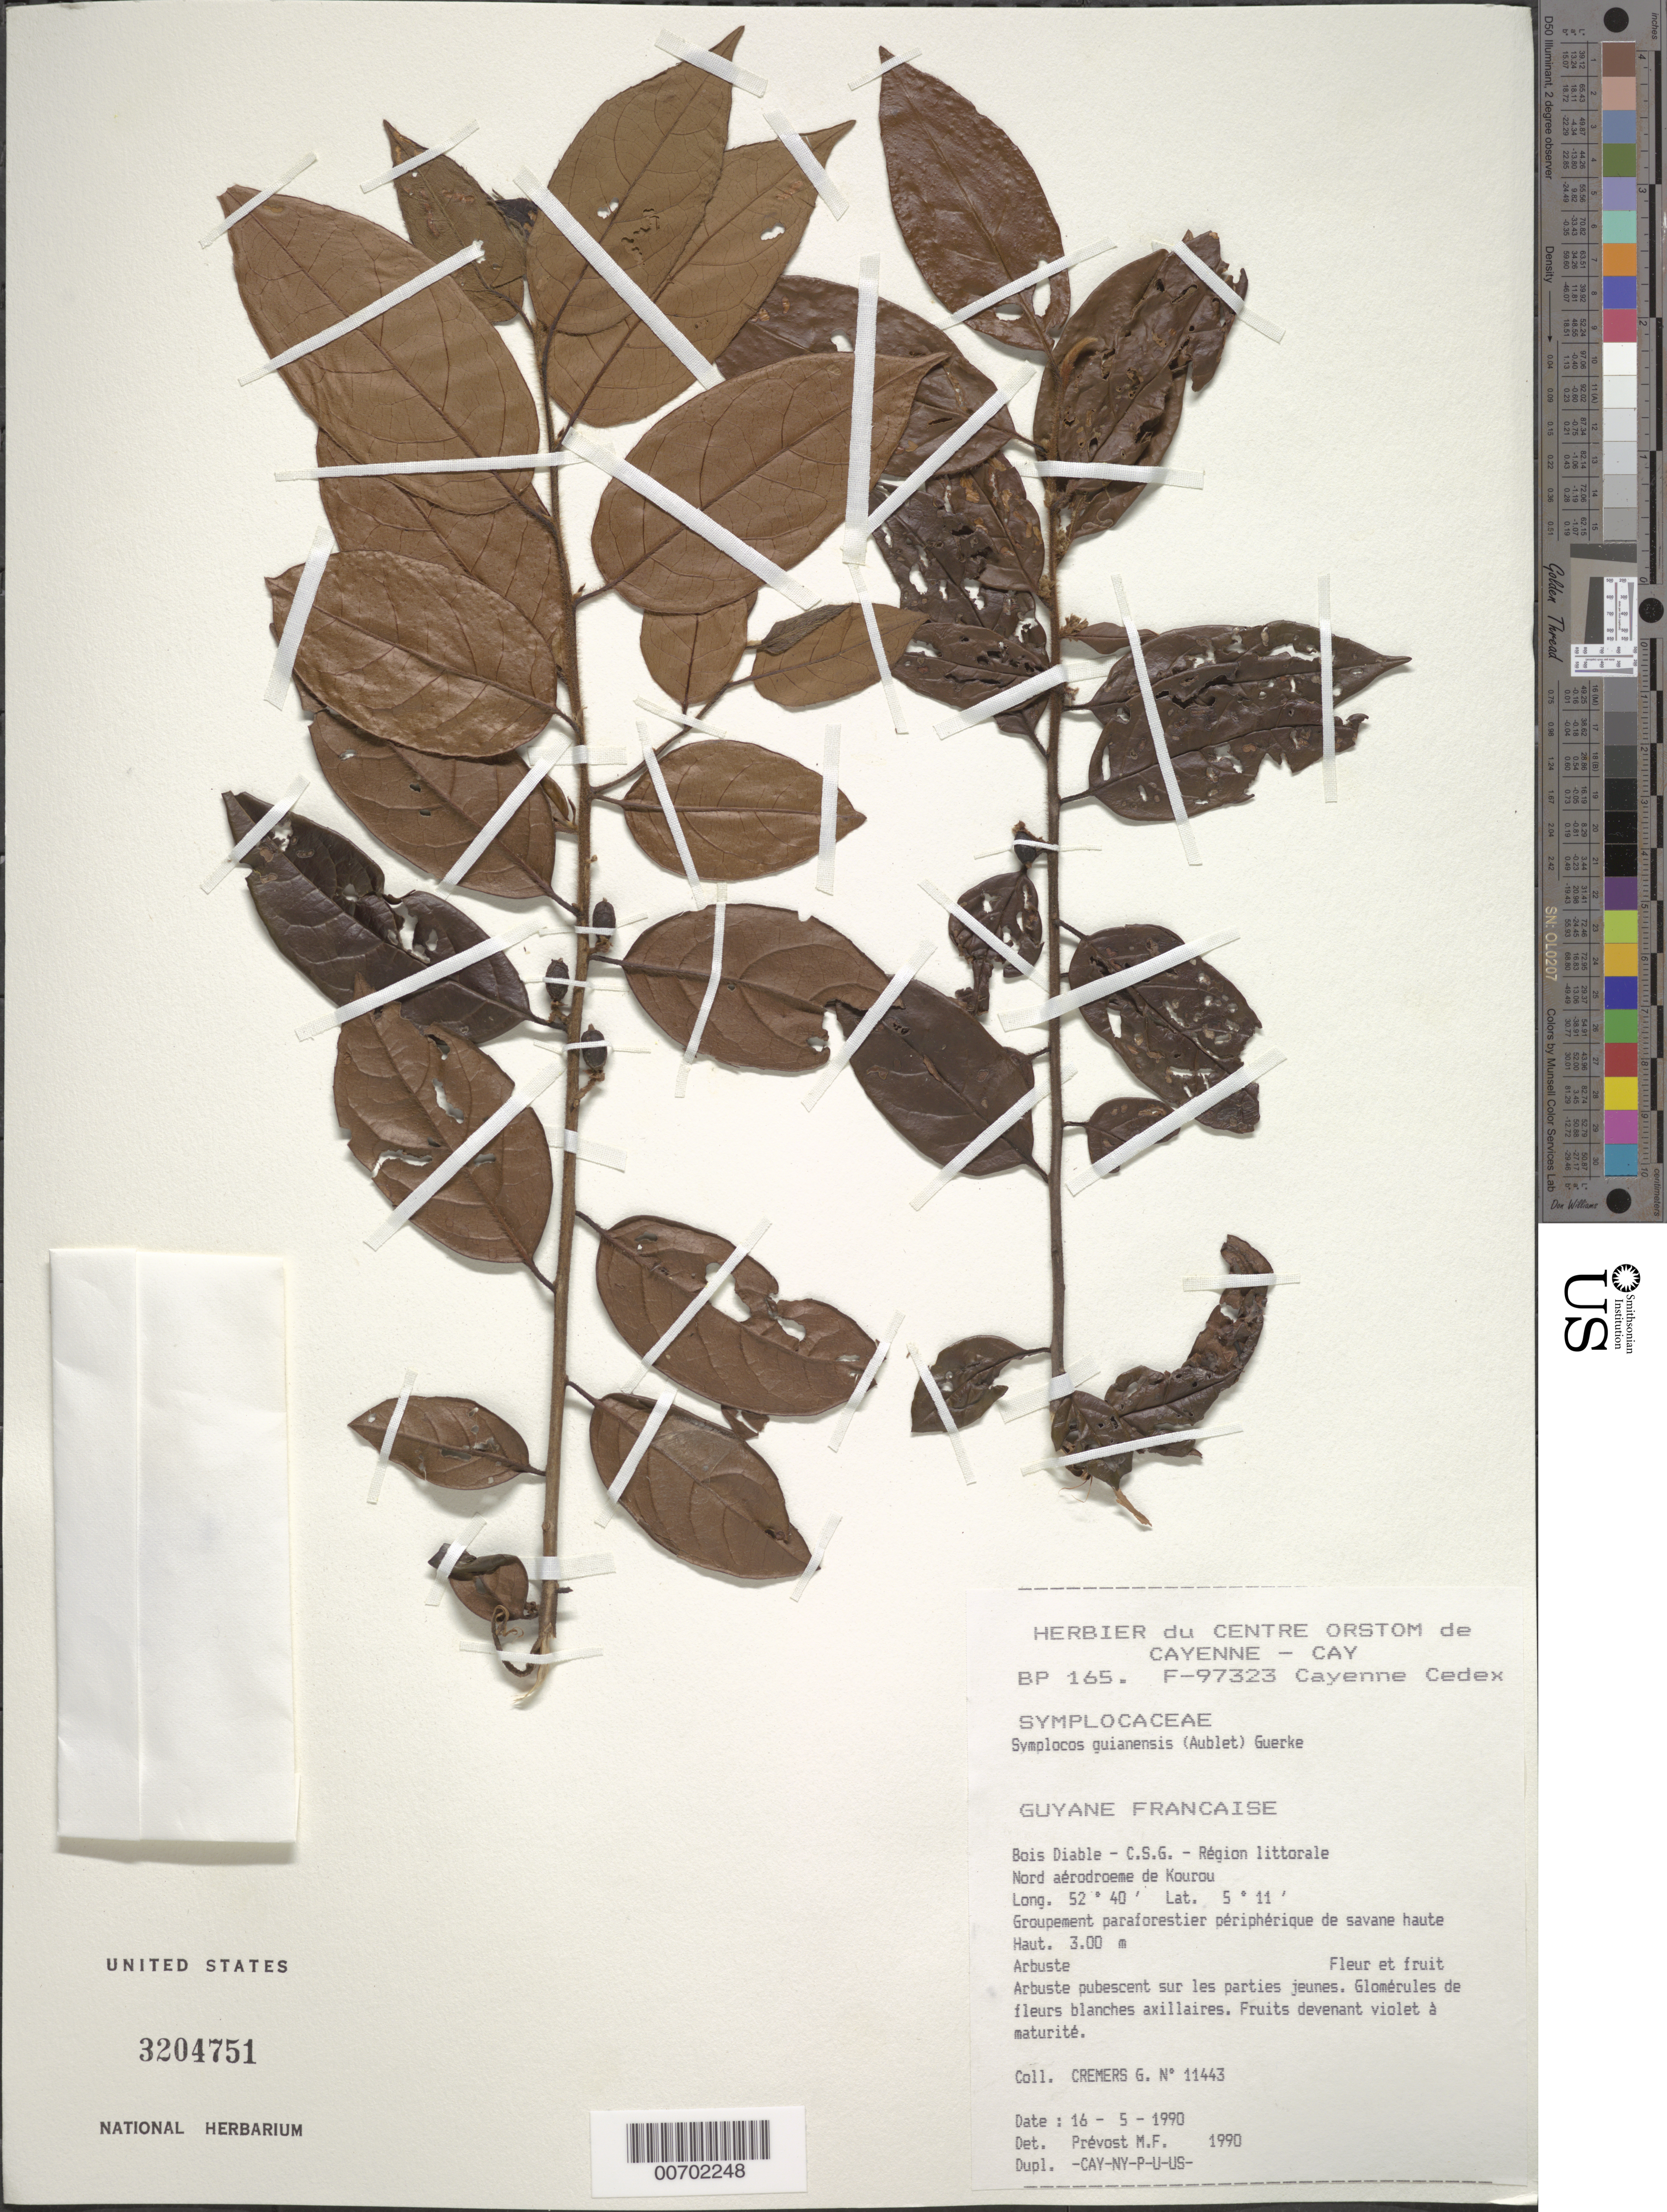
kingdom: Plantae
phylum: Tracheophyta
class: Magnoliopsida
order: Ericales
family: Symplocaceae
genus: Symplocos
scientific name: Symplocos guianensis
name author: (Aubl.) Gürke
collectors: G. Cremers & M. Hoff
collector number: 11443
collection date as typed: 16-May-90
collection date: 1990-05-16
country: French Guiana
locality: Bois Diable, C.S.G.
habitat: Région littorale, groupement paraforestier peripherique de savane haute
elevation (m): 5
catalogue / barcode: US 3204751